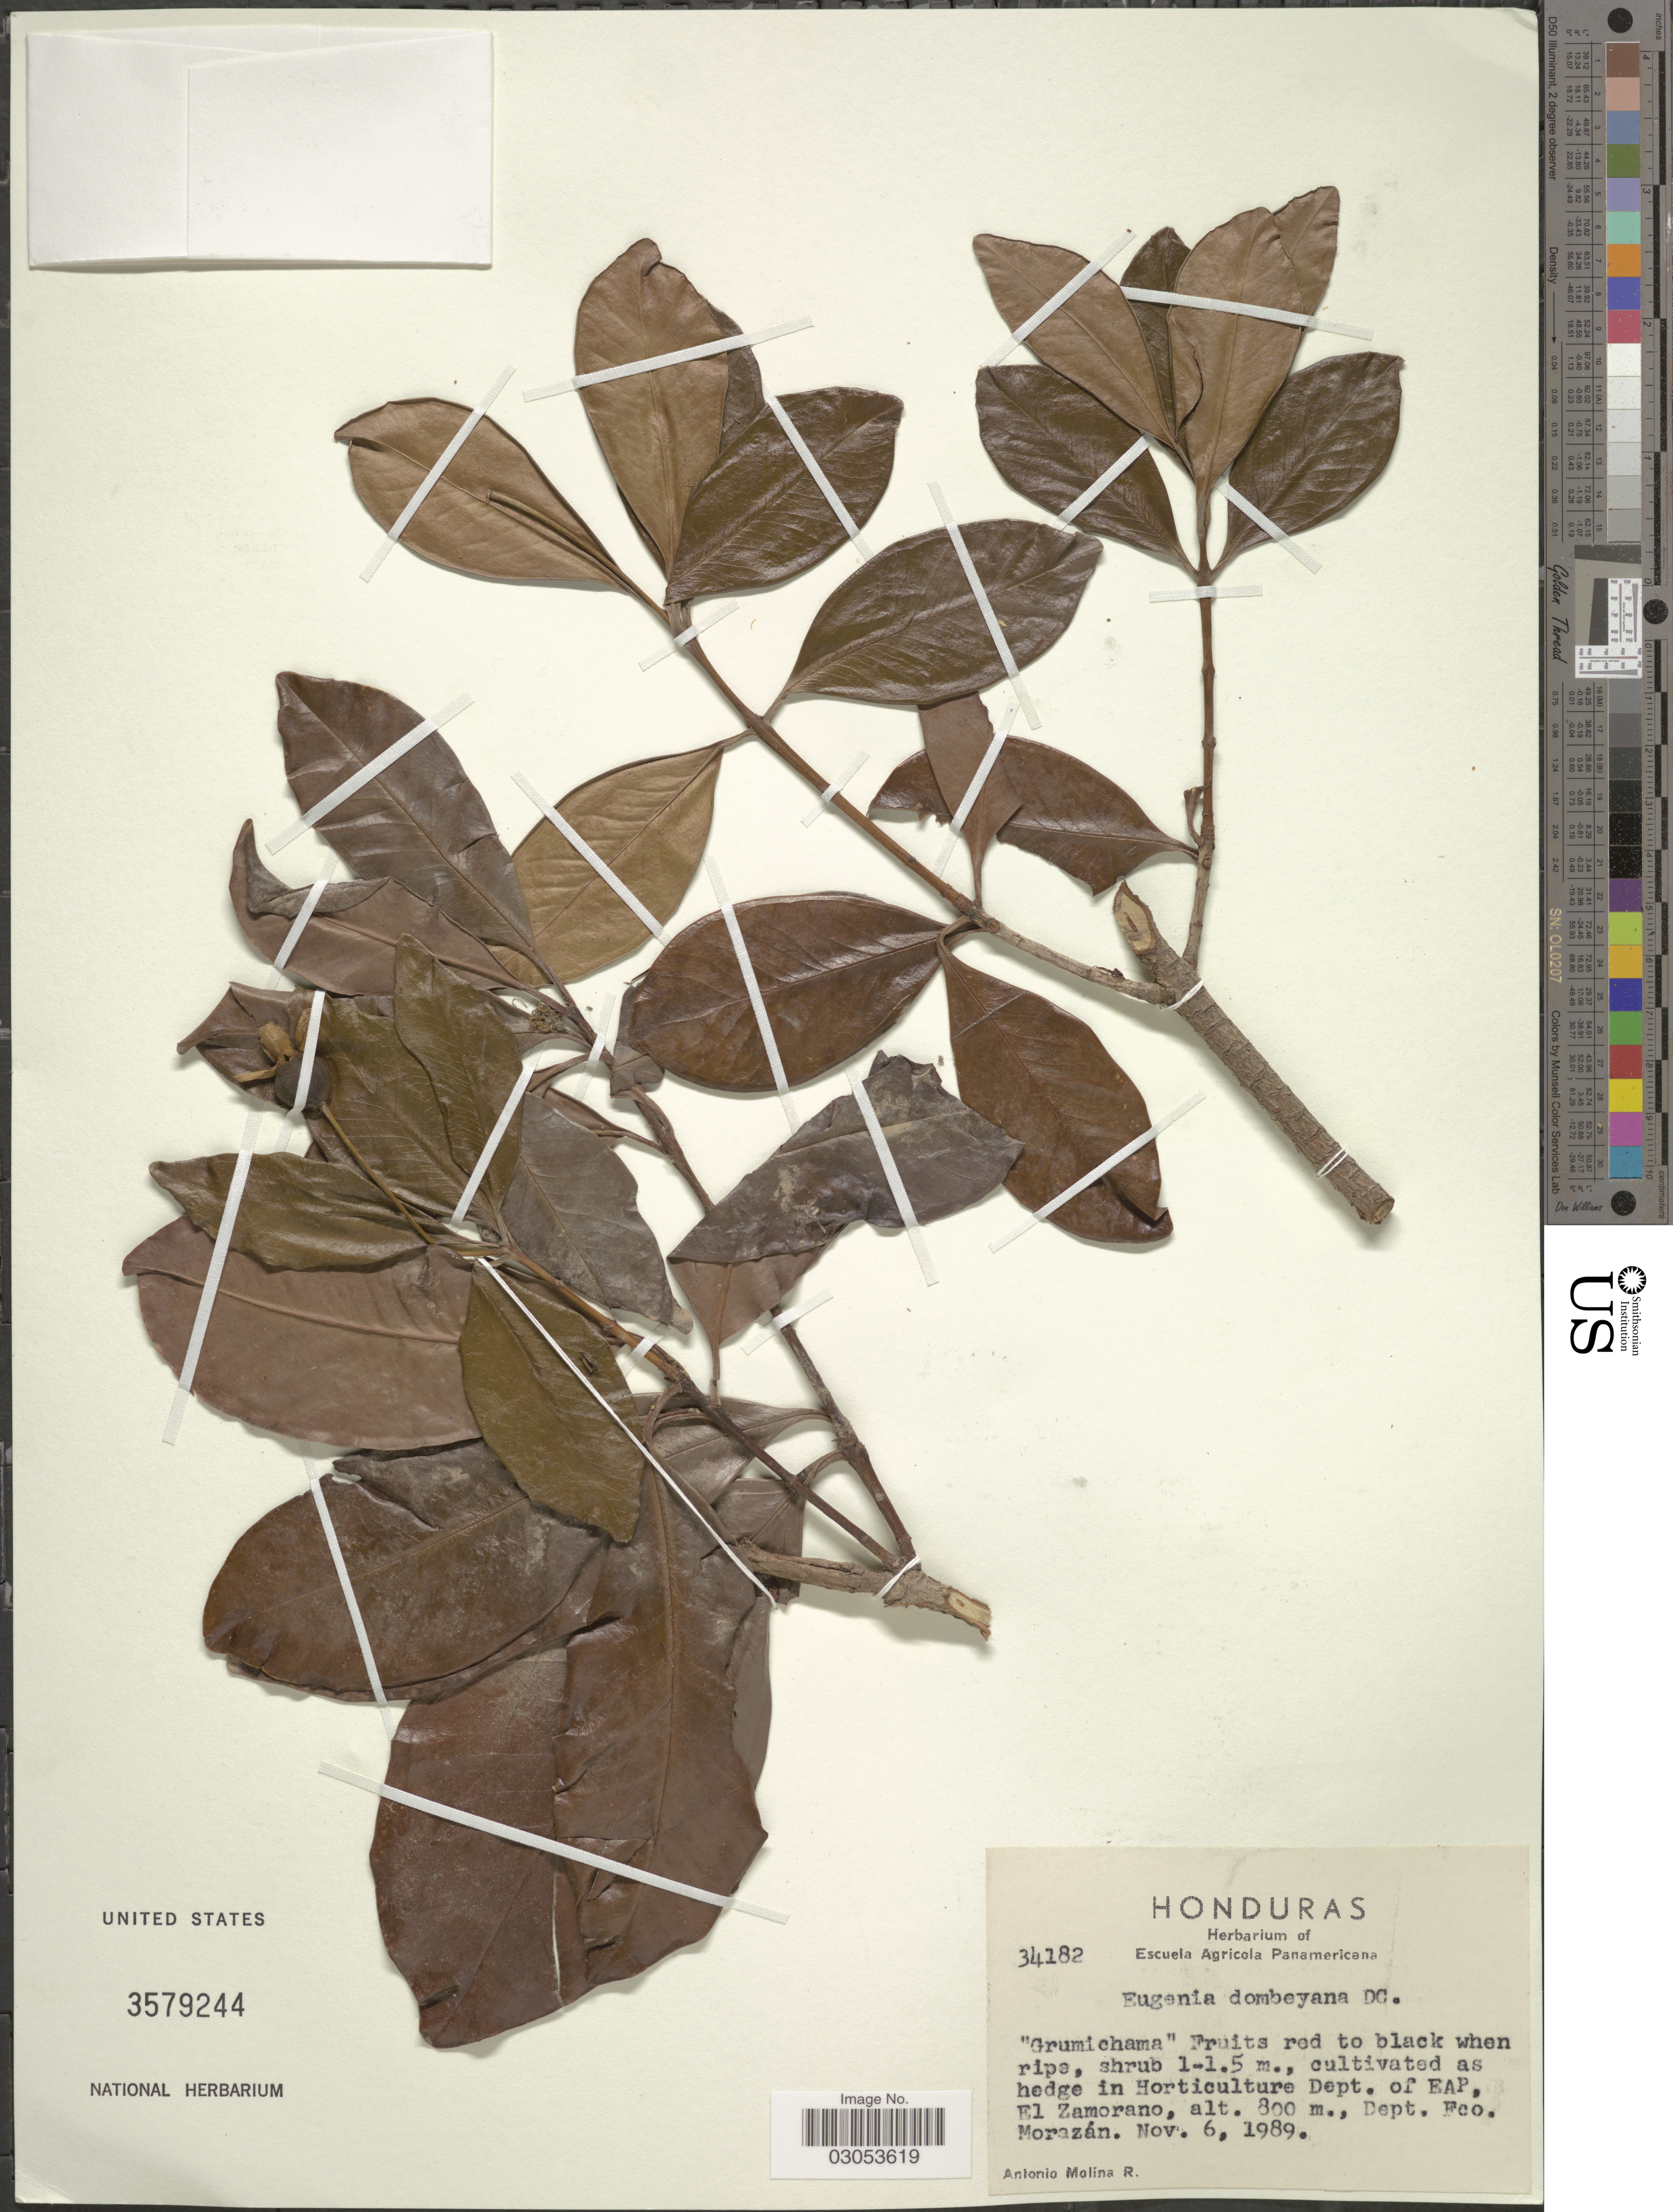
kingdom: Plantae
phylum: Tracheophyta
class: Magnoliopsida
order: Myrtales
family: Myrtaceae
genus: Eugenia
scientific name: Eugenia dombeyana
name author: DC.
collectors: A. Molina R.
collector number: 34182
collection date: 1989-11-06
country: Honduras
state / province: Fco. Morazán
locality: Cultivated as hedge in Horticulture Dept. of EAP, El Zamorano., Depto. Fco. Morazán.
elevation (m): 800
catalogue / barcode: US 3579244